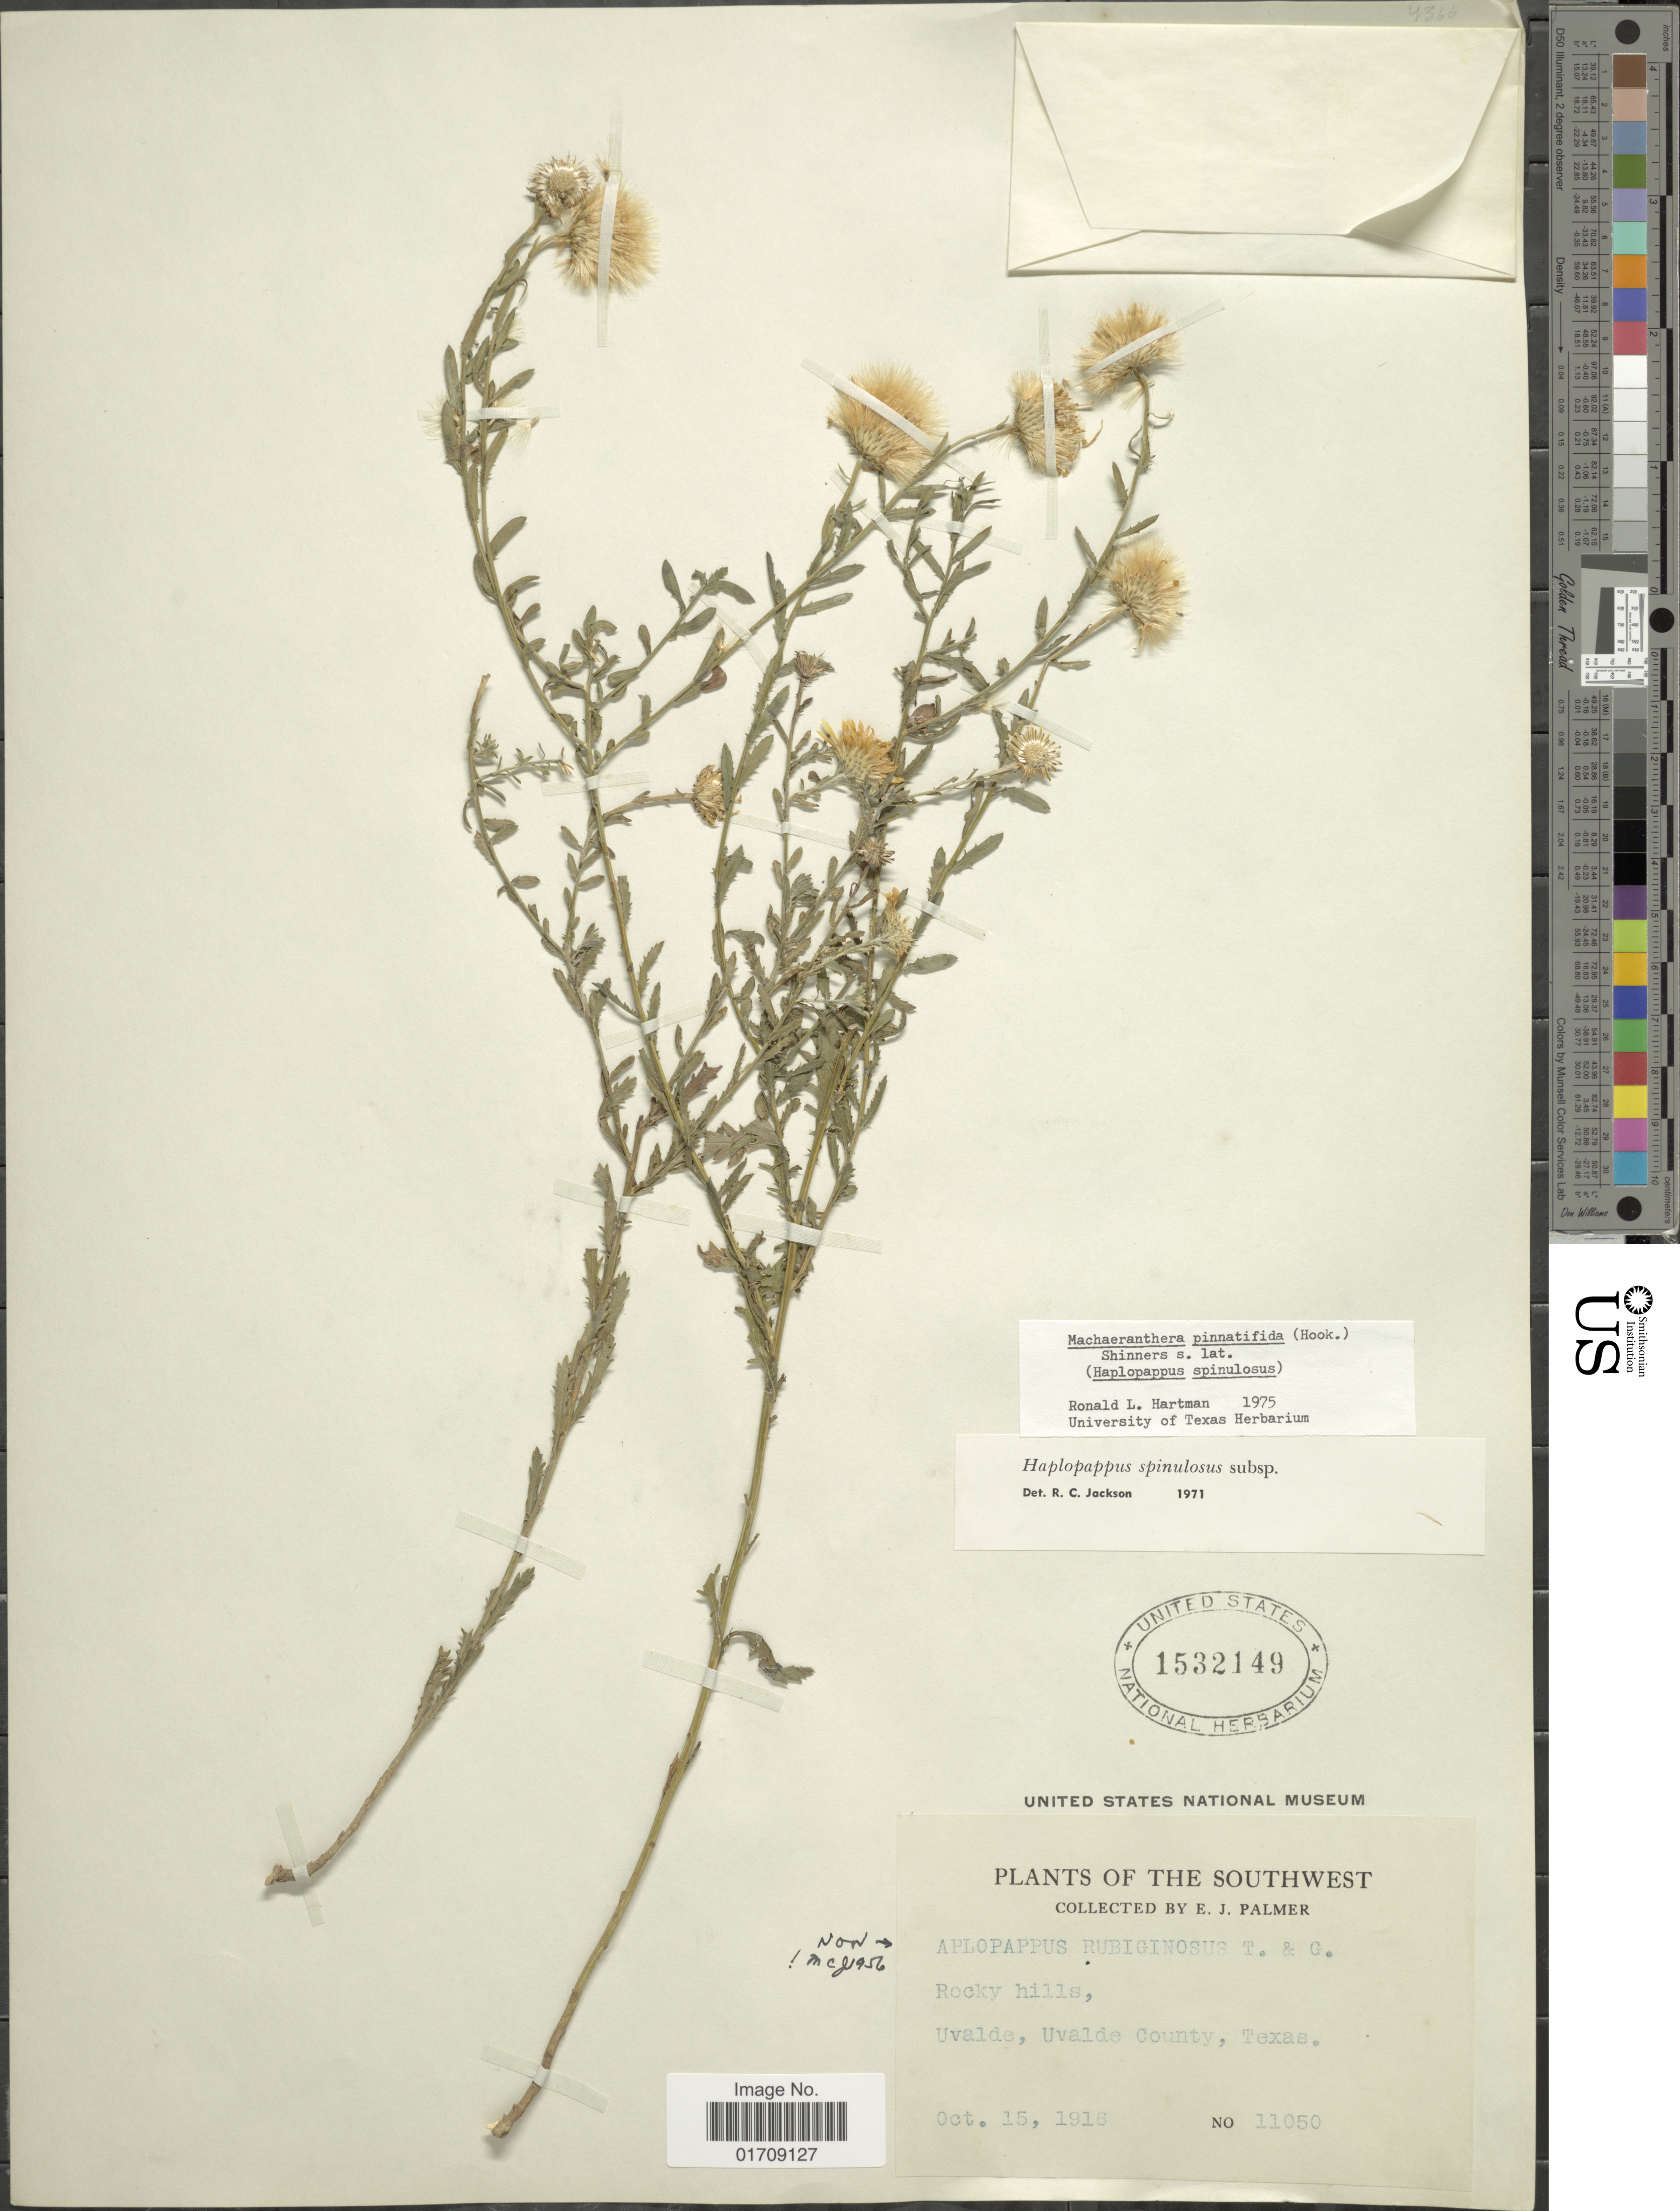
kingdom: Plantae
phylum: Tracheophyta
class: Magnoliopsida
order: Asterales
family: Asteraceae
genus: Machaeranthera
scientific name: Machaeranthera pinnatifida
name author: (Hook.) Shinners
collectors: E. J. Palmer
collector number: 11050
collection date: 1916-10-15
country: United States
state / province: Texas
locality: The Southwest, Uvalde, Uvalde County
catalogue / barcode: US 1532149